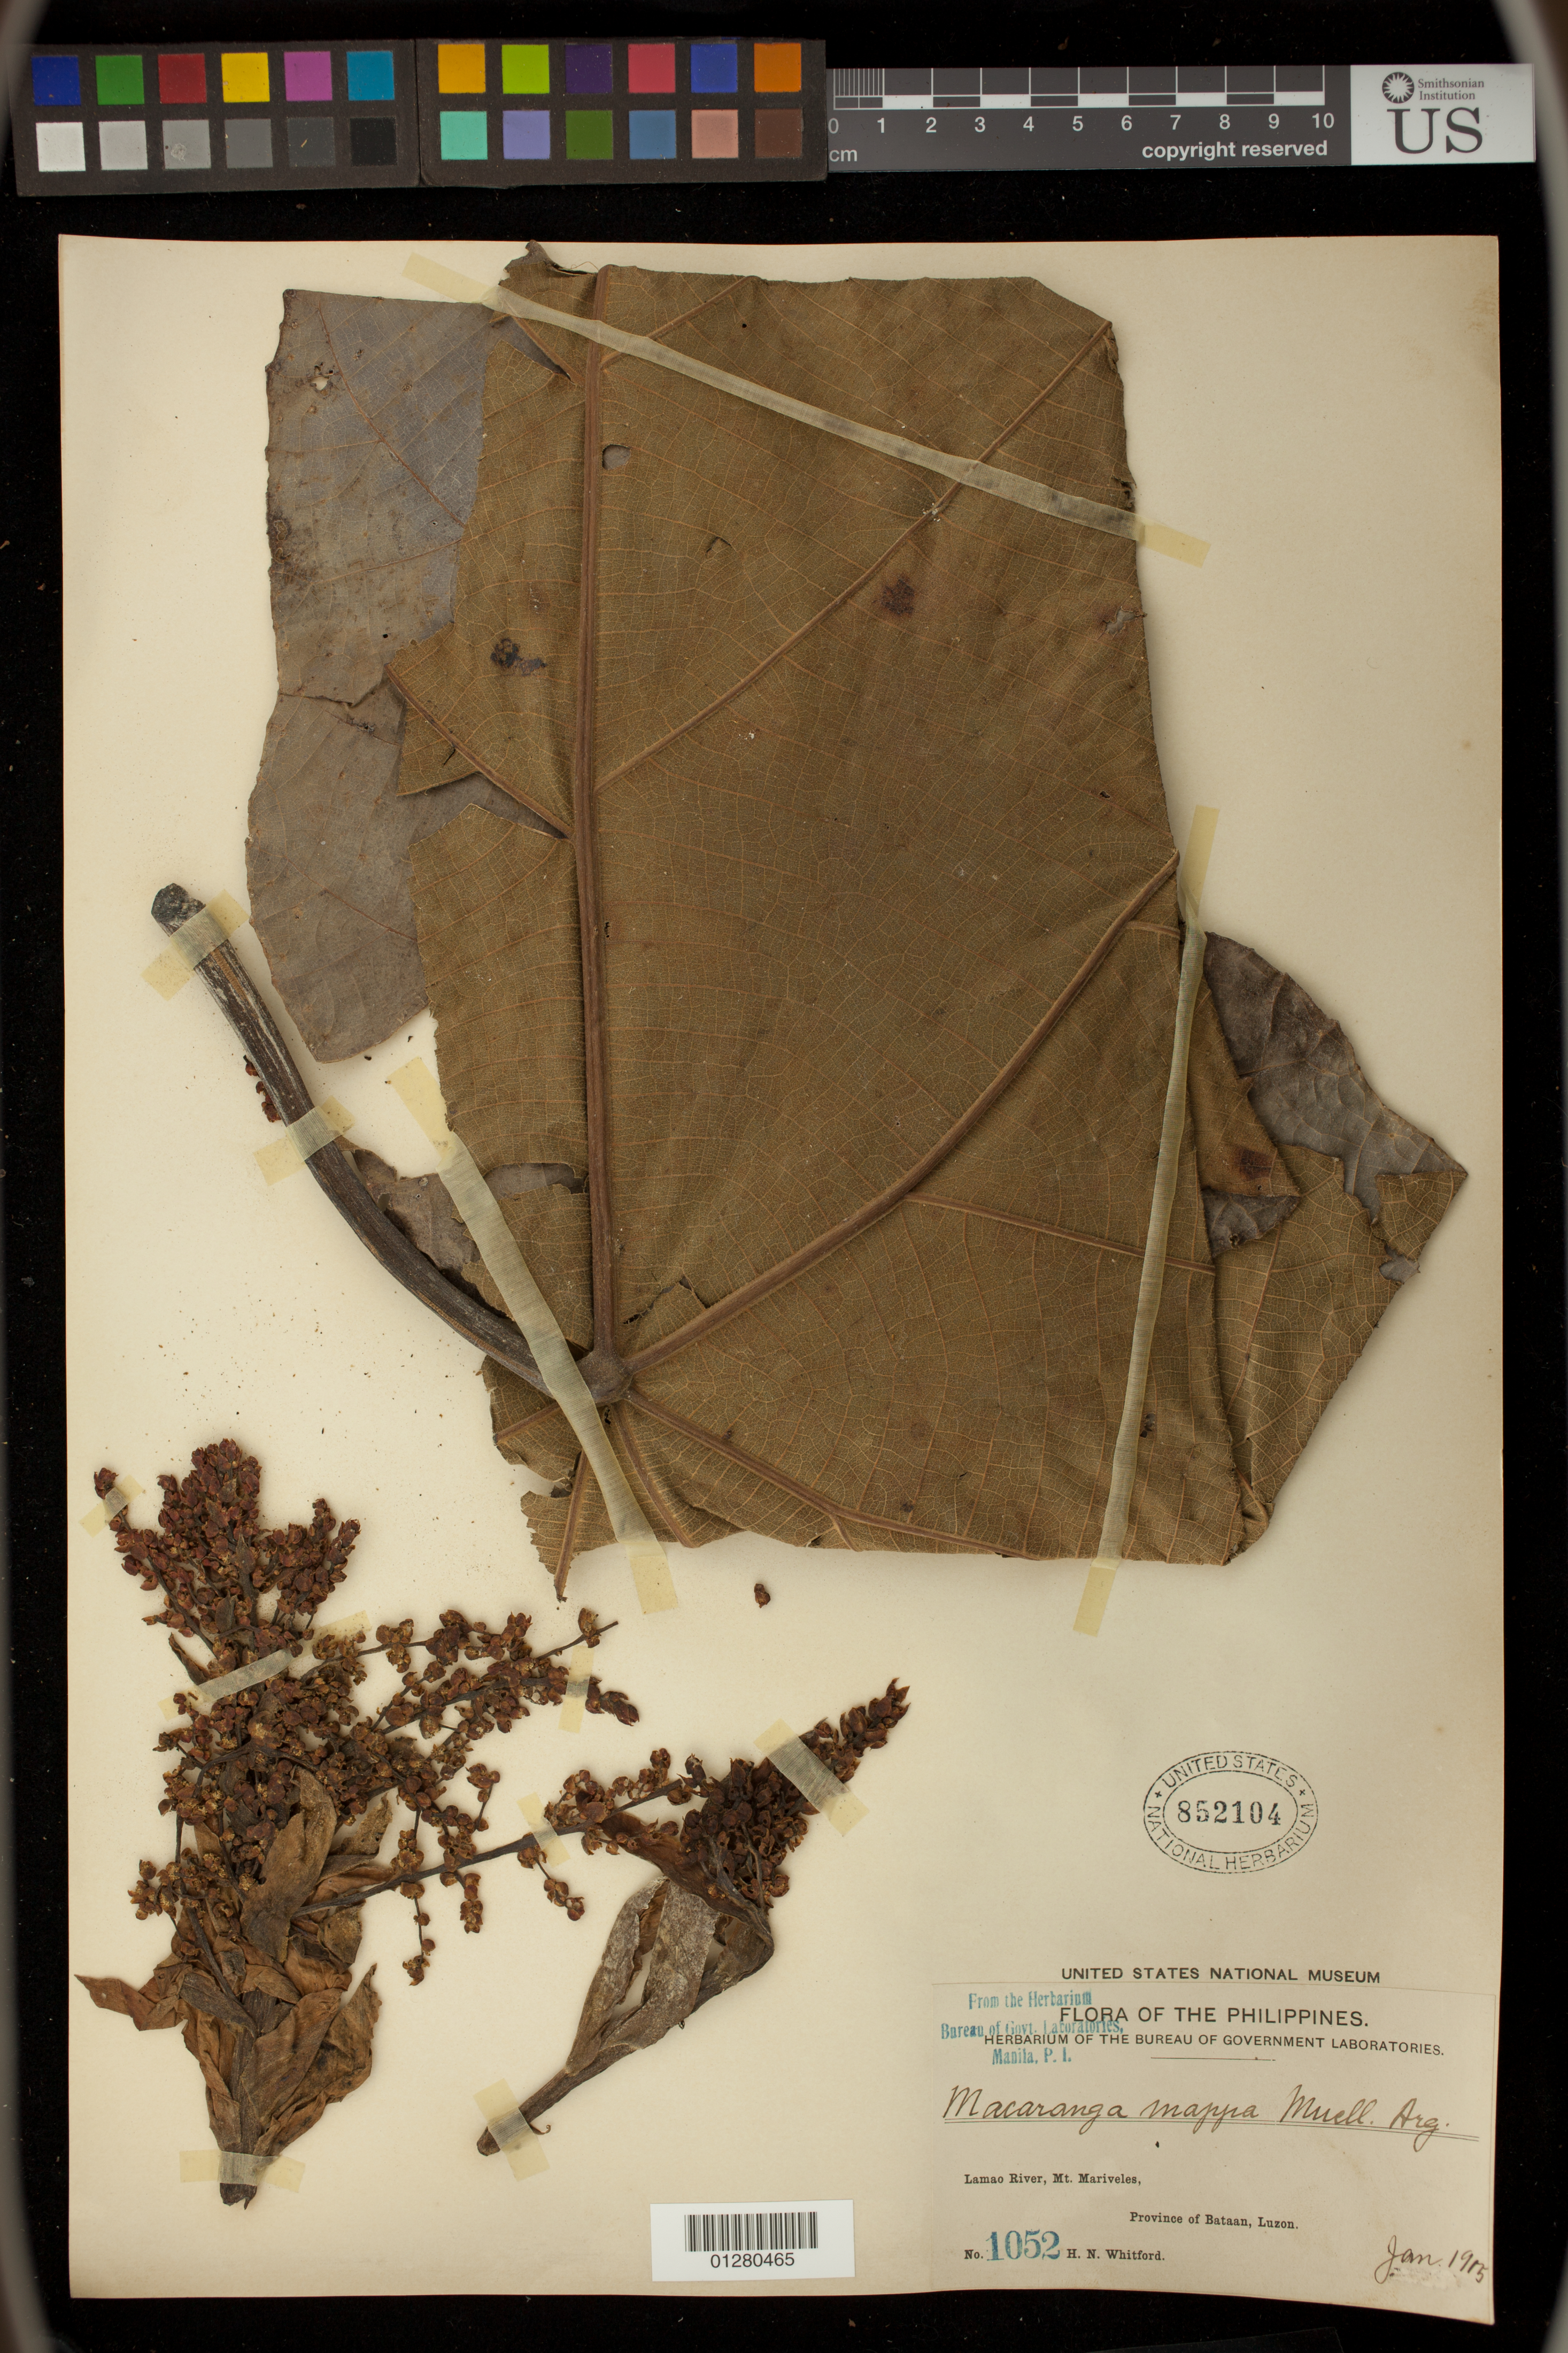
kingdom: Plantae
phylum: Tracheophyta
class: Magnoliopsida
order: Malpighiales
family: Euphorbiaceae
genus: Macaranga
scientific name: Macaranga grandifolia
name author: (Blanco) Merr.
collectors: H. N. Whitford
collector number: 1052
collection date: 1905-01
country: Philippines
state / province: Central Luzon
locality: Lamao River, Mt. Mariveles, Province of Bataan, Luzon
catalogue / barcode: US 852104